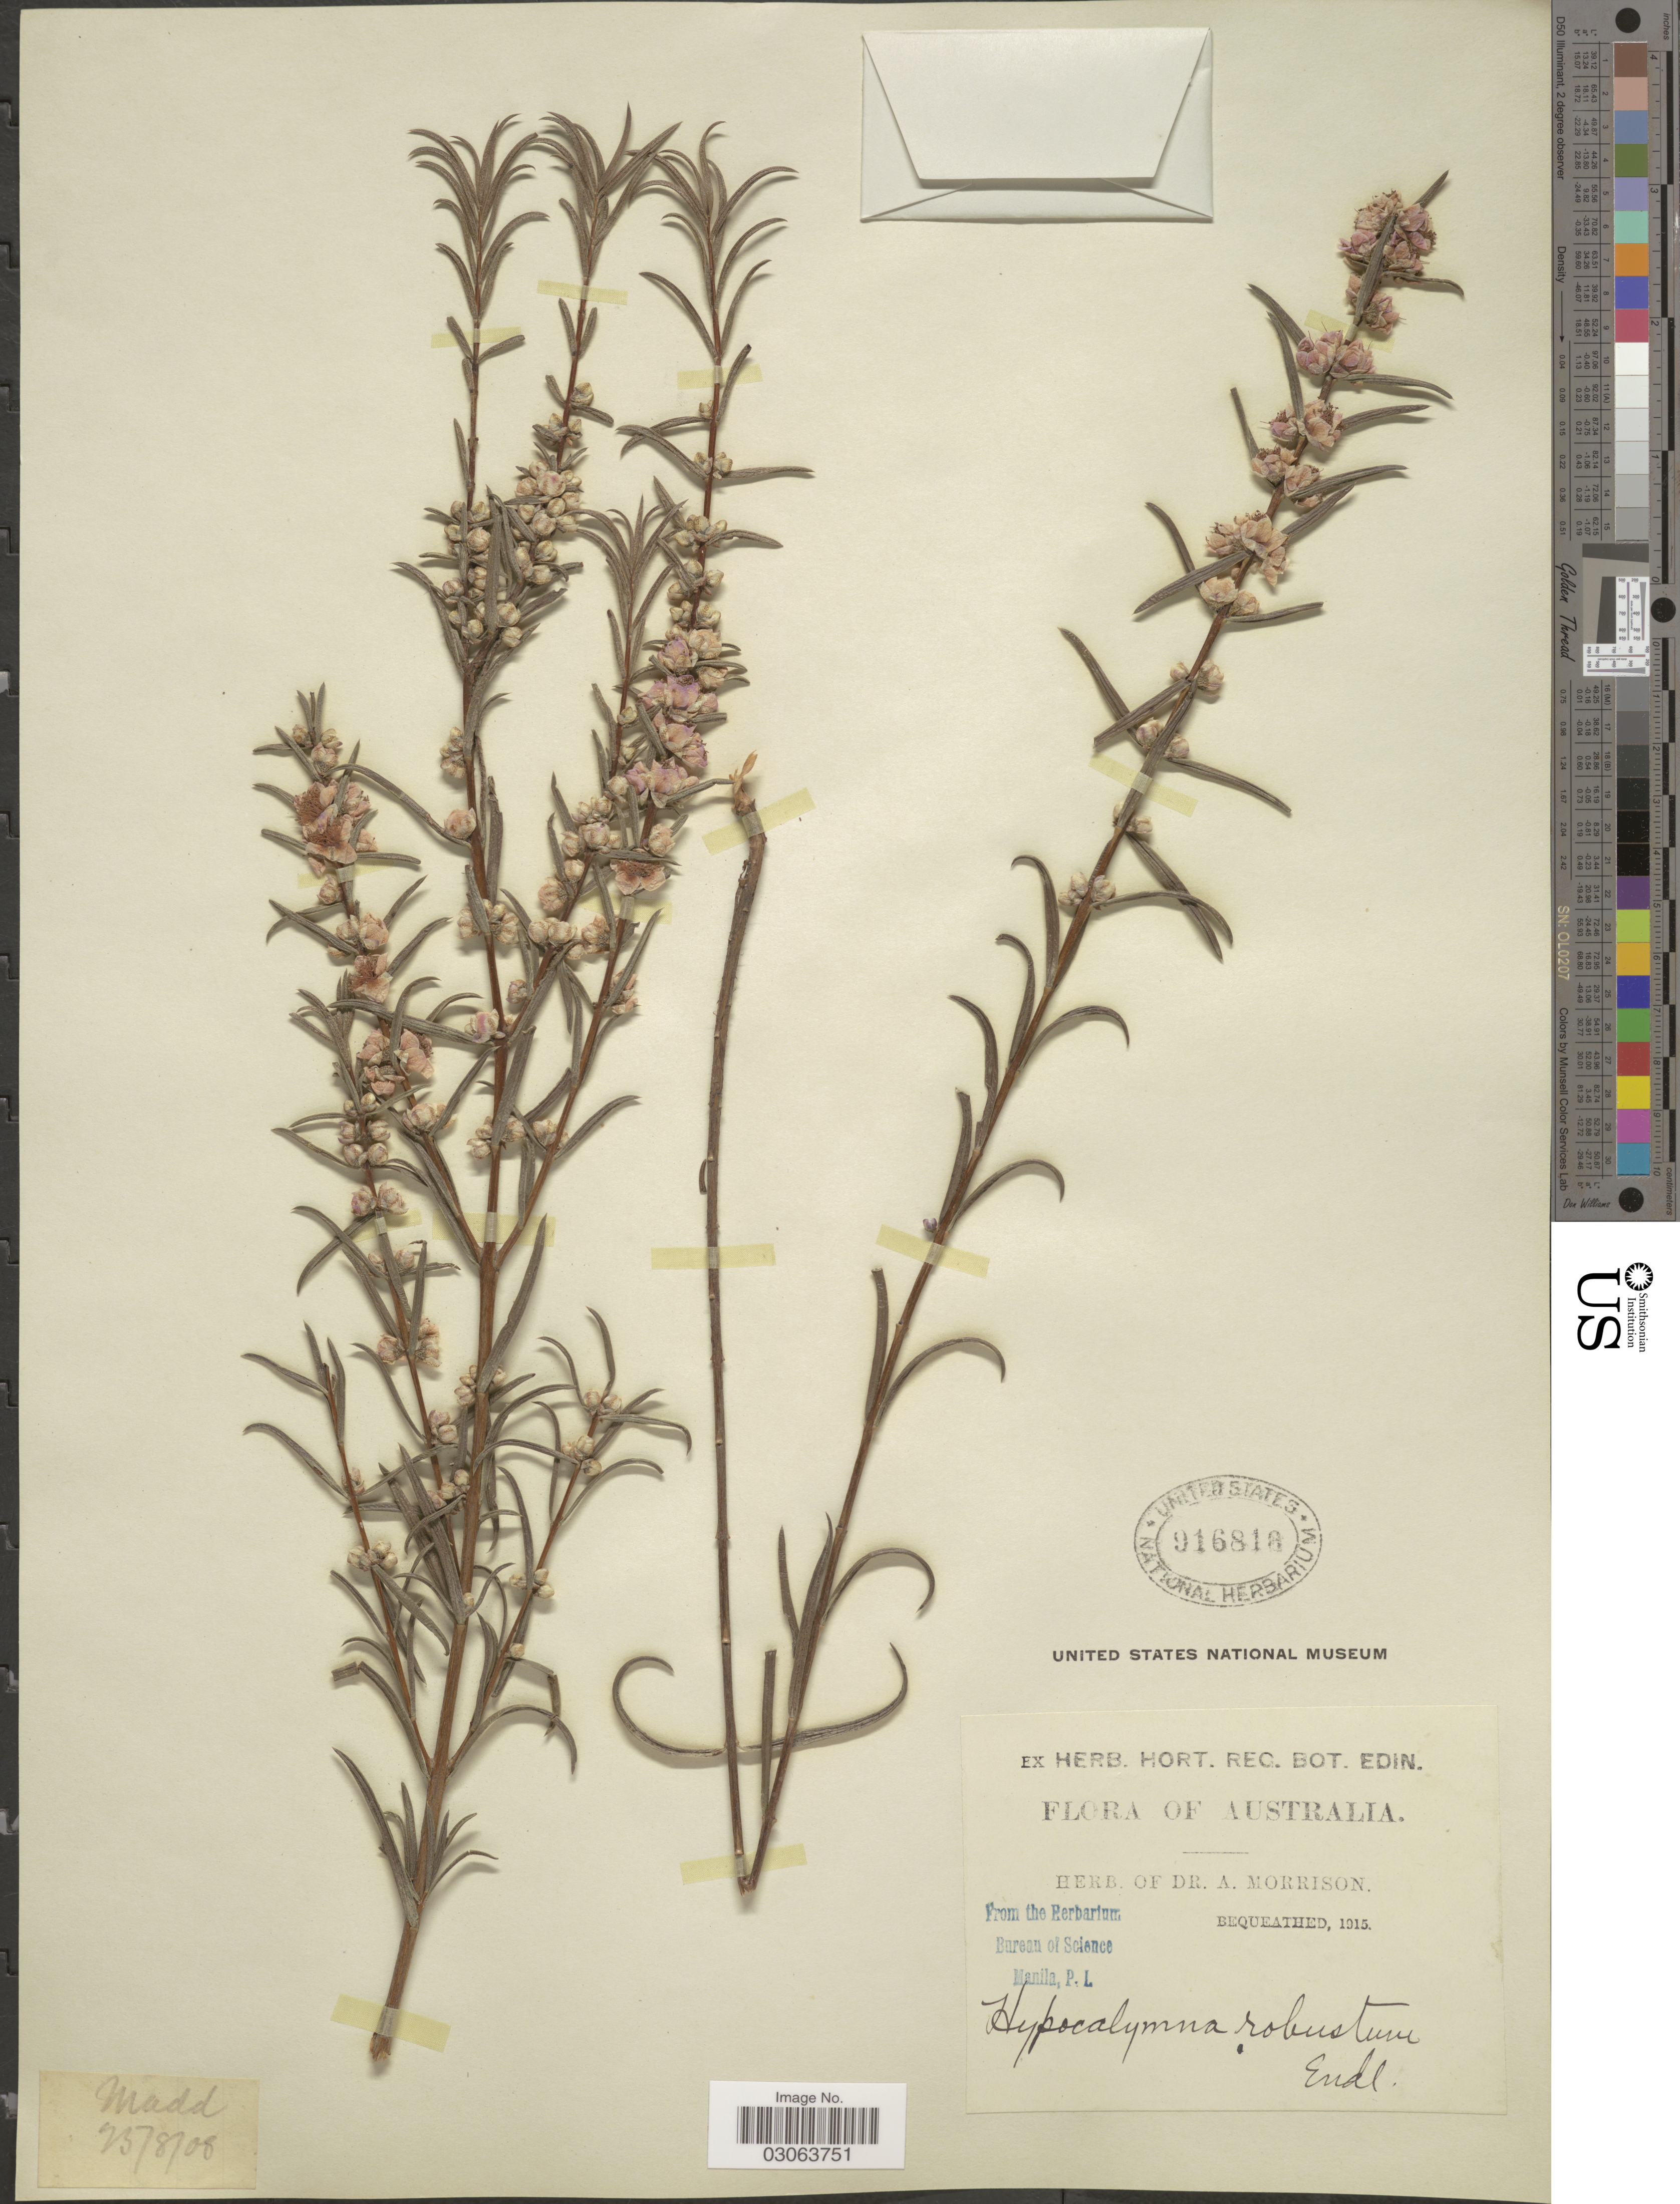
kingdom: Plantae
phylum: Tracheophyta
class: Magnoliopsida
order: Myrtales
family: Myrtaceae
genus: Hypocalymma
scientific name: Hypocalymma robustum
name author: (Endl.) Lindl.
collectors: ex herb. Dr. A. Morrison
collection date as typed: Transcribed d/m/y: 23/8/8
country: Australia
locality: Madd. [unsure placement]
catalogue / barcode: US 916816